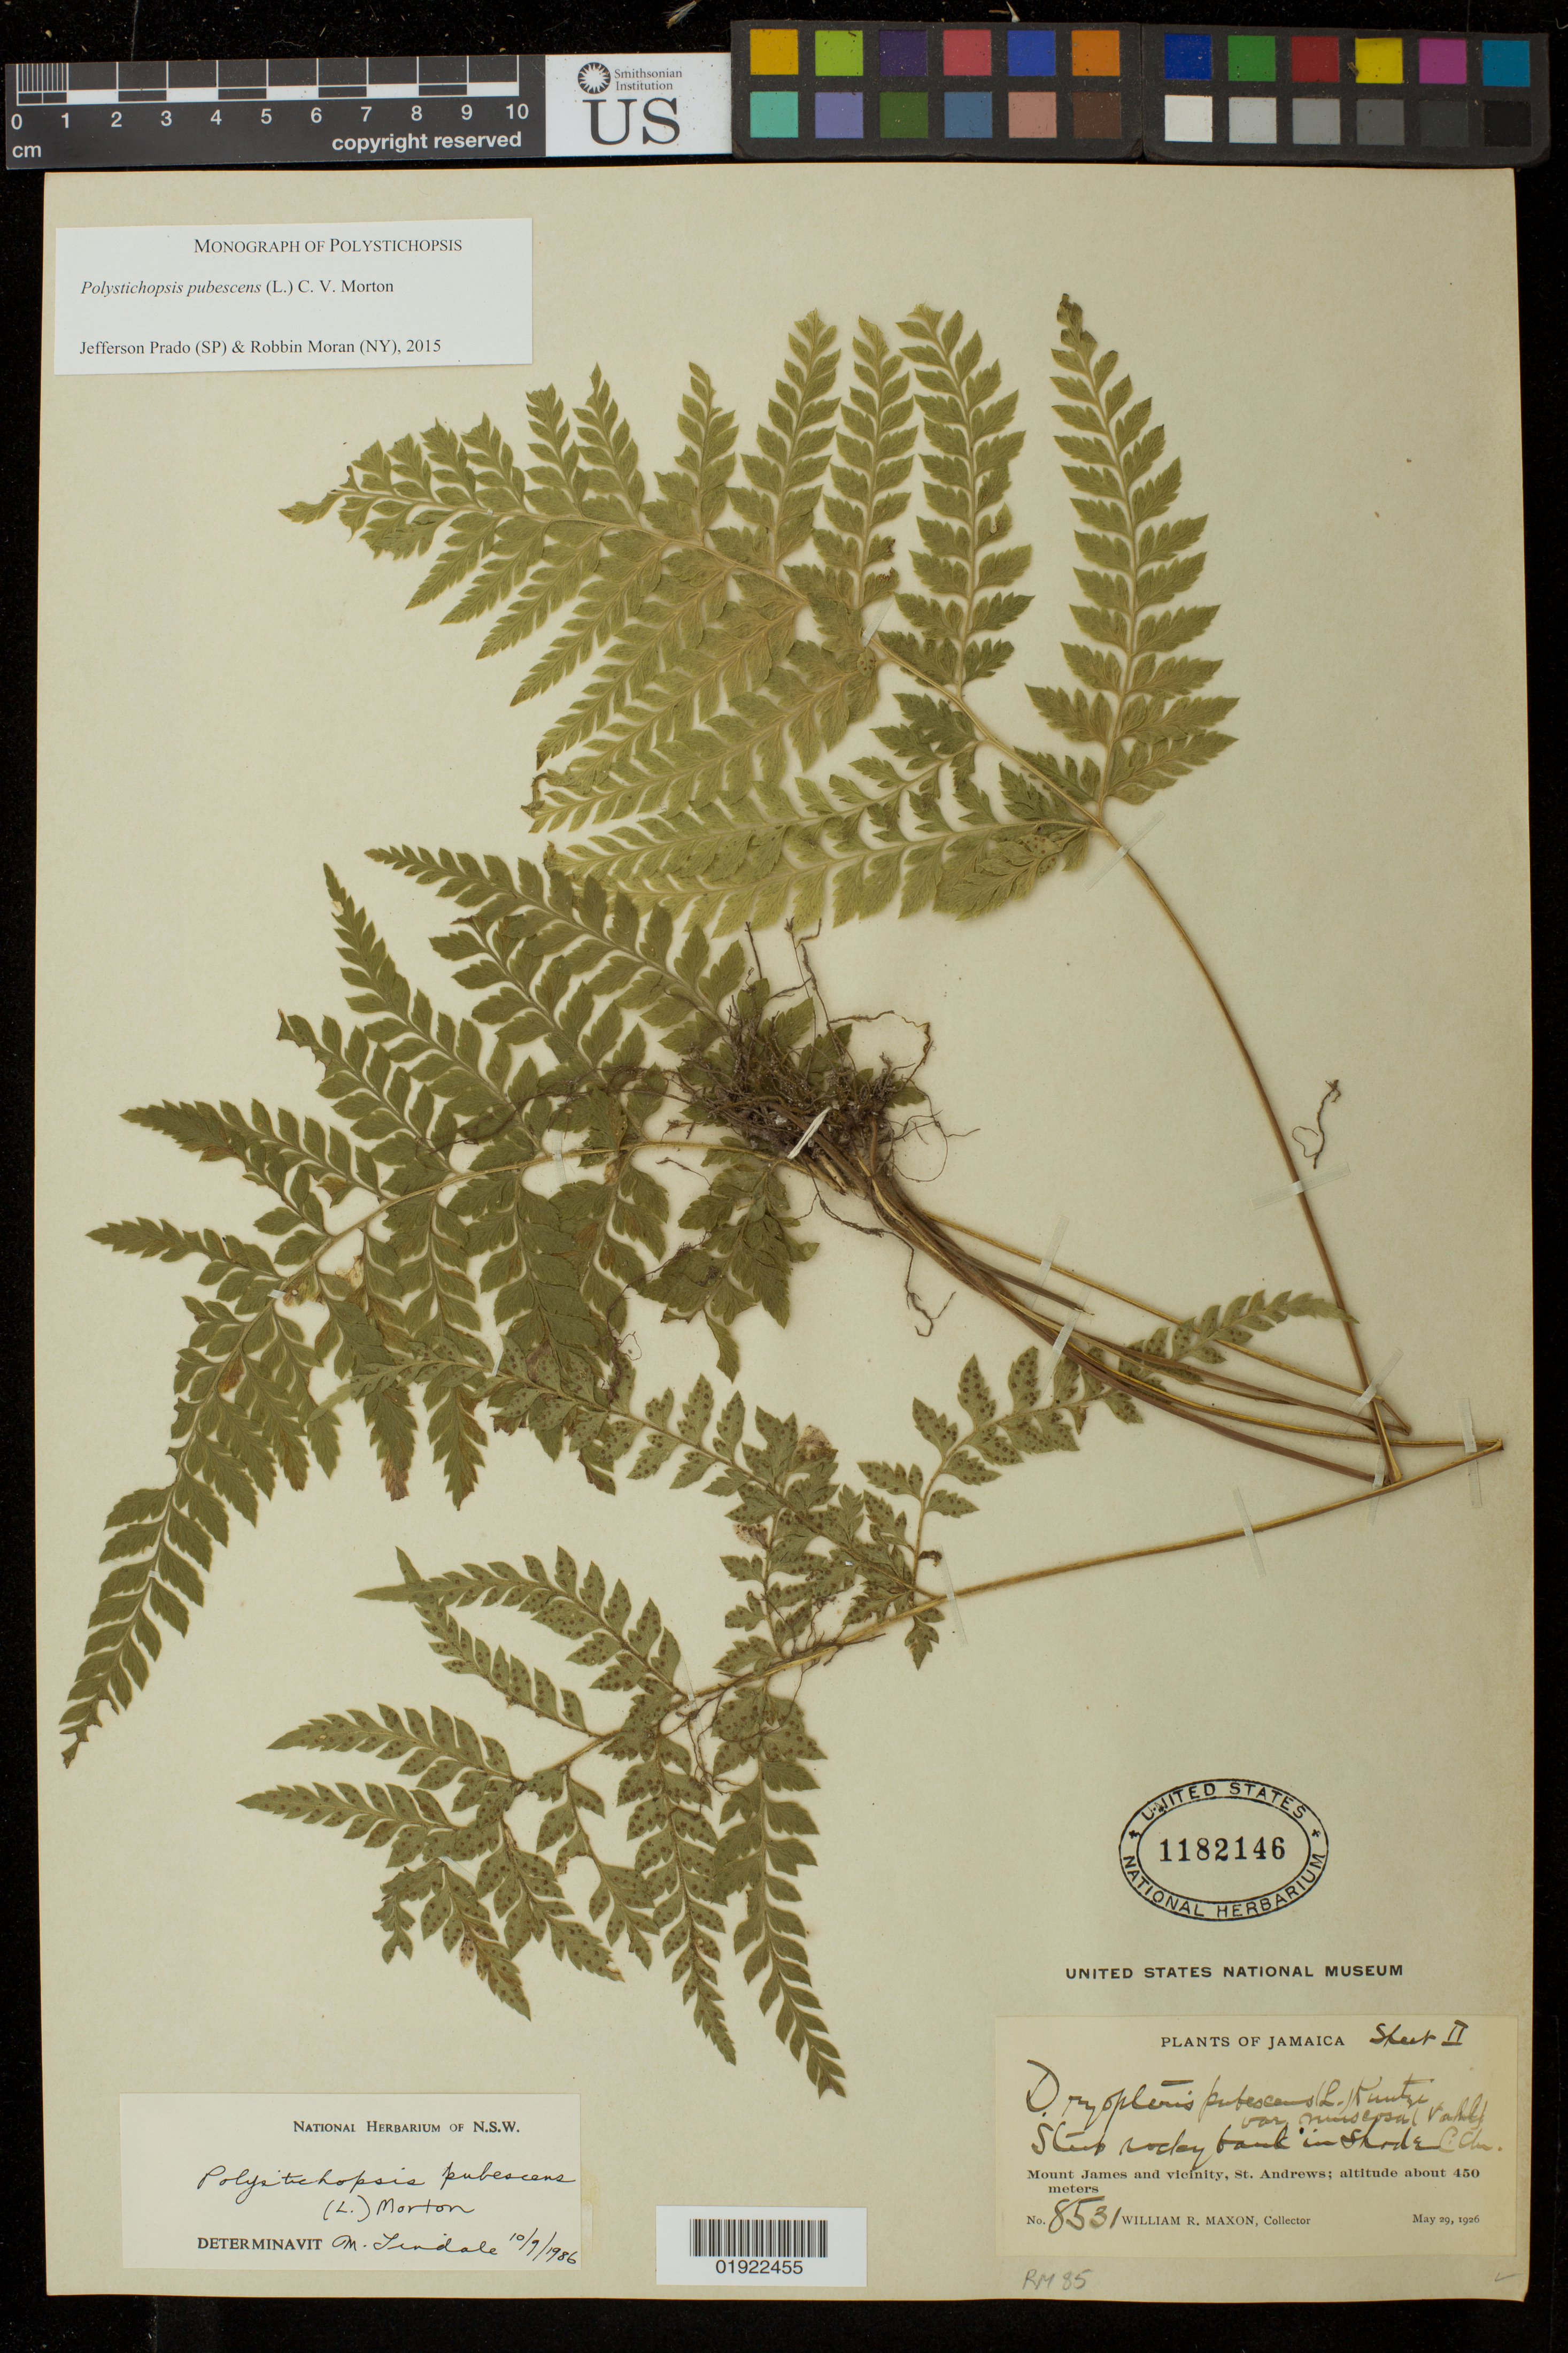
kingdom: Plantae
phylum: Tracheophyta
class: Polypodiopsida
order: Polypodiales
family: Dryopteridaceae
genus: Polystichopsis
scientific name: Polystichopsis pubescens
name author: (L.) C.V. Morton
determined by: Prado, J.; Moran, R. C.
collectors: W. R. Maxon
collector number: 8531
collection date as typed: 29 May 1926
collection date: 1926-05-29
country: Jamaica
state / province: Saint Andrew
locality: Mount James and vicinity, St. Andrews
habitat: steep rocky bank in shade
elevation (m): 450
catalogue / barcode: US 1182146